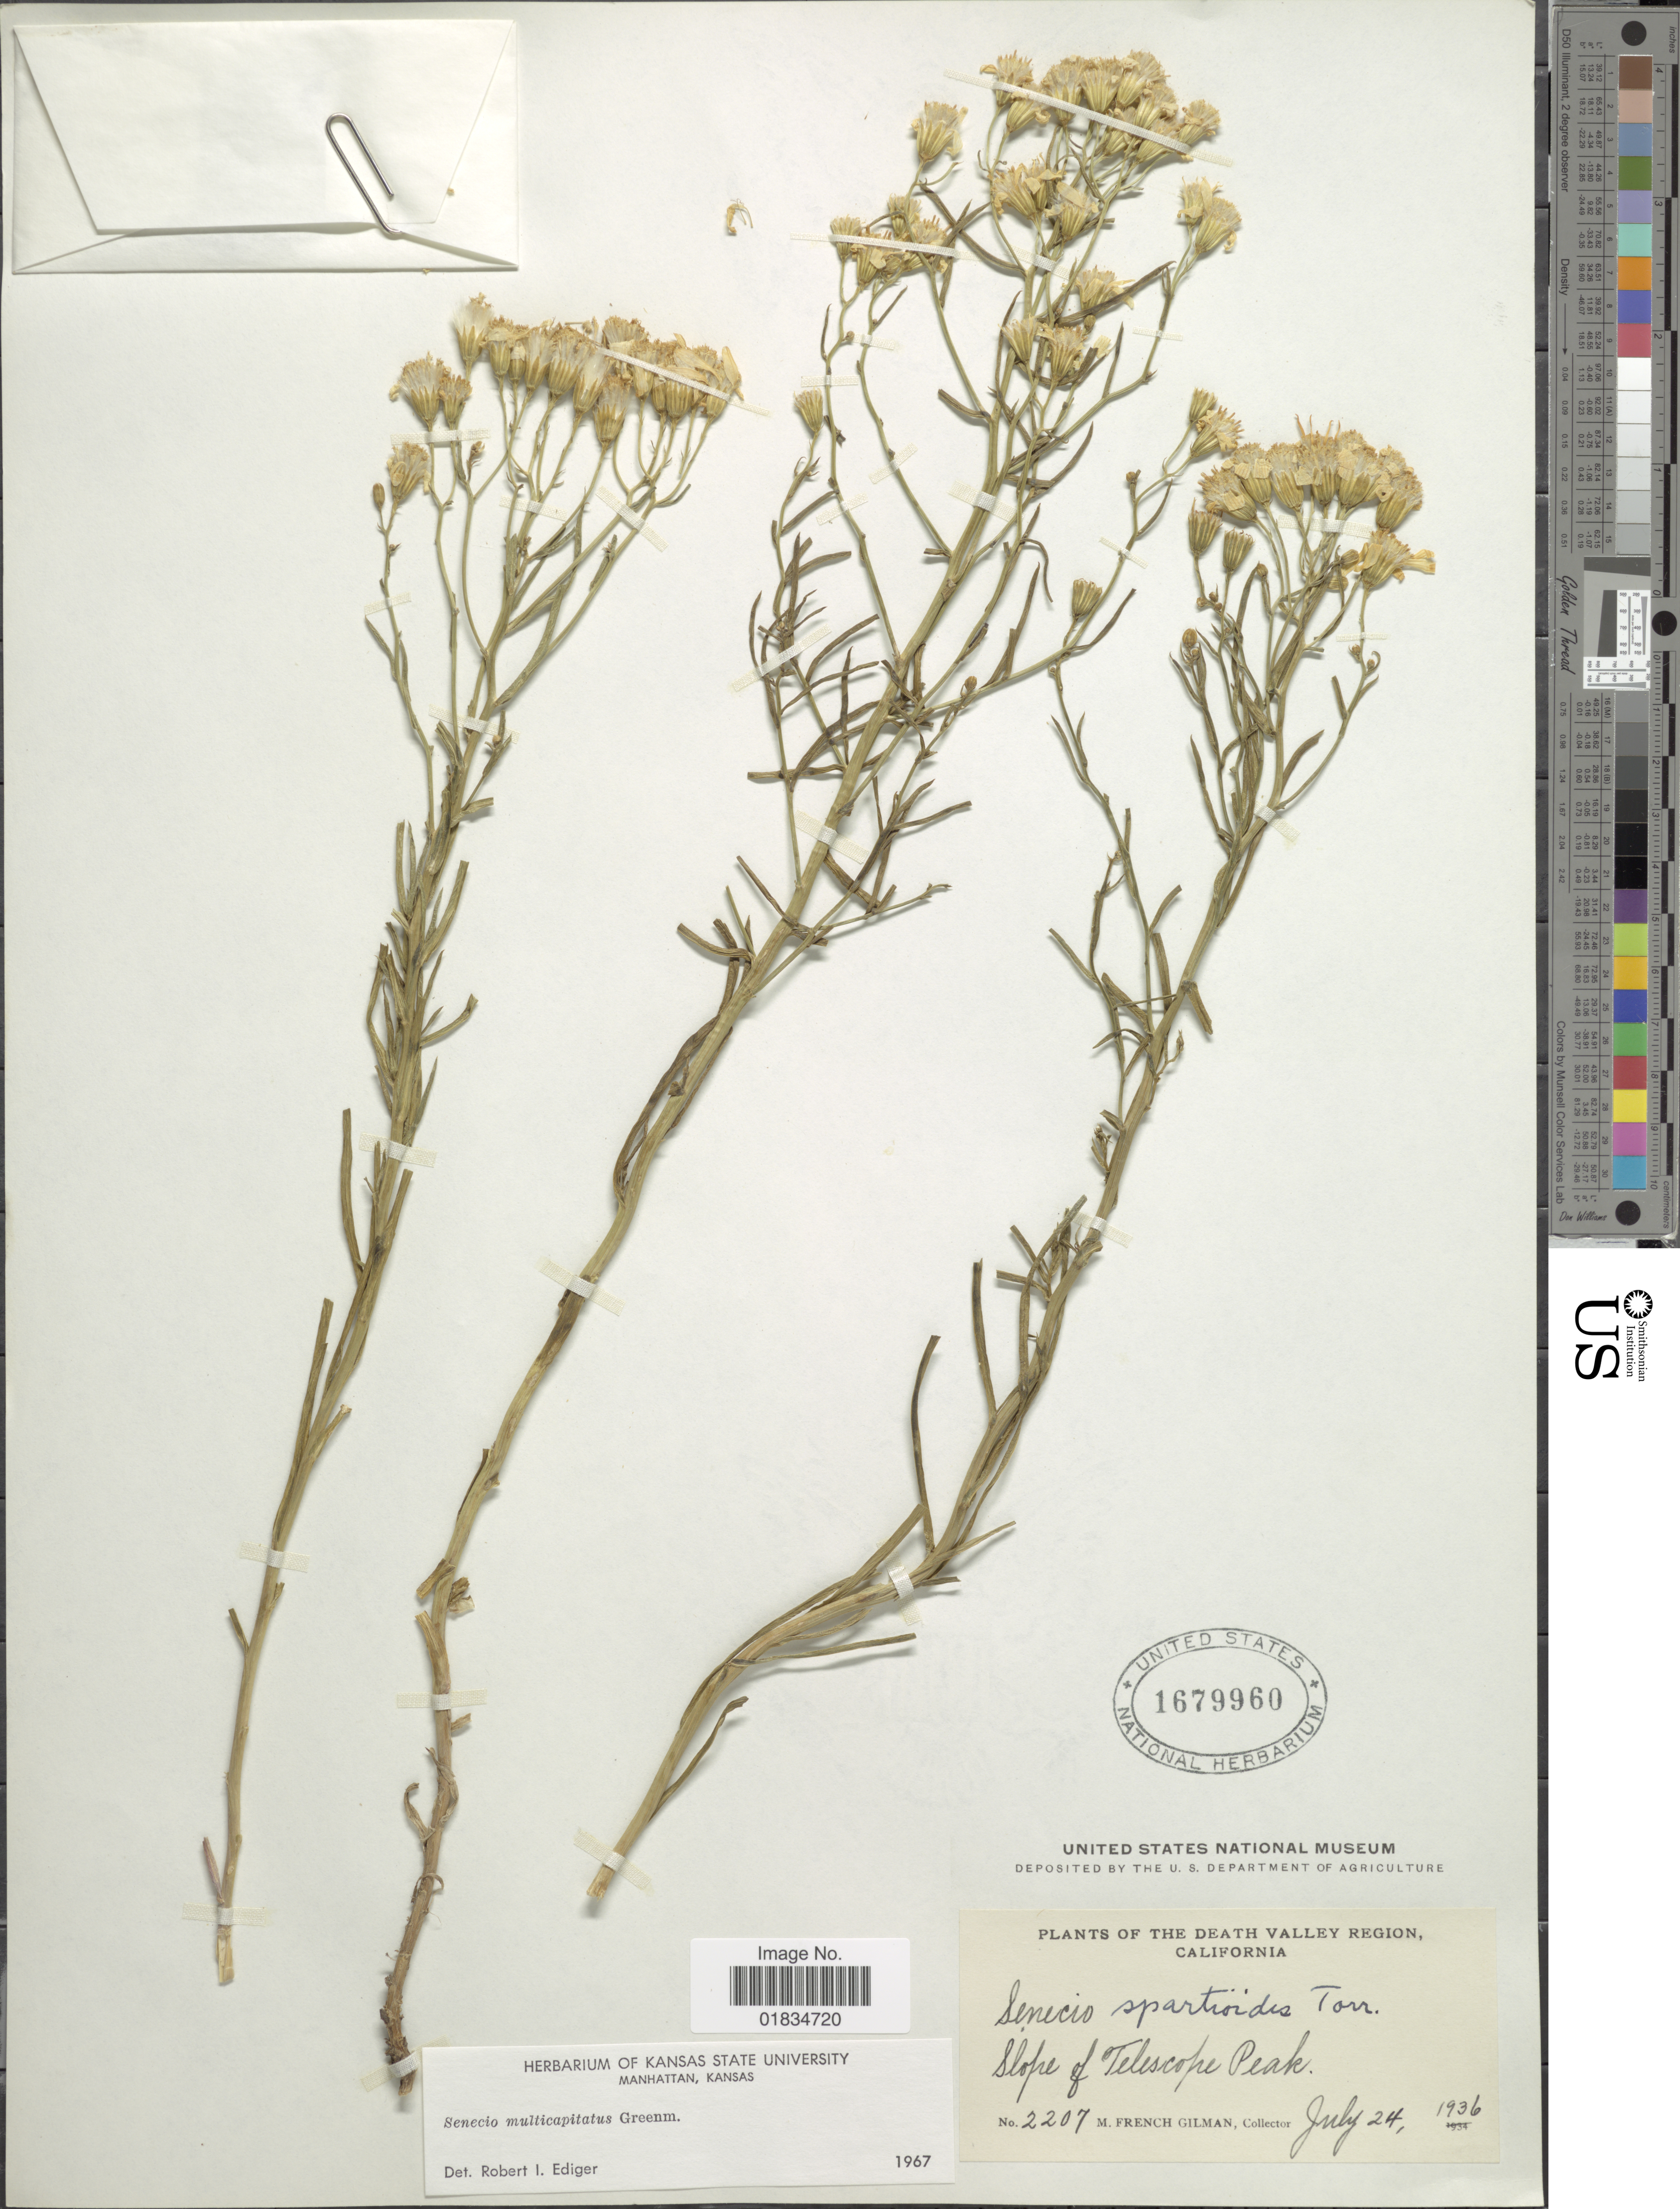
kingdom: Plantae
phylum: Tracheophyta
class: Magnoliopsida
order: Asterales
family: Asteraceae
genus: Senecio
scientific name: Senecio multicapitatus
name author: Greenm.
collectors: M. F. Gilman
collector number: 2207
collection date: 1936-07-24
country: United States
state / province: California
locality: Death Valley Region, slope of Telescope Peak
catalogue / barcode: US 1679960